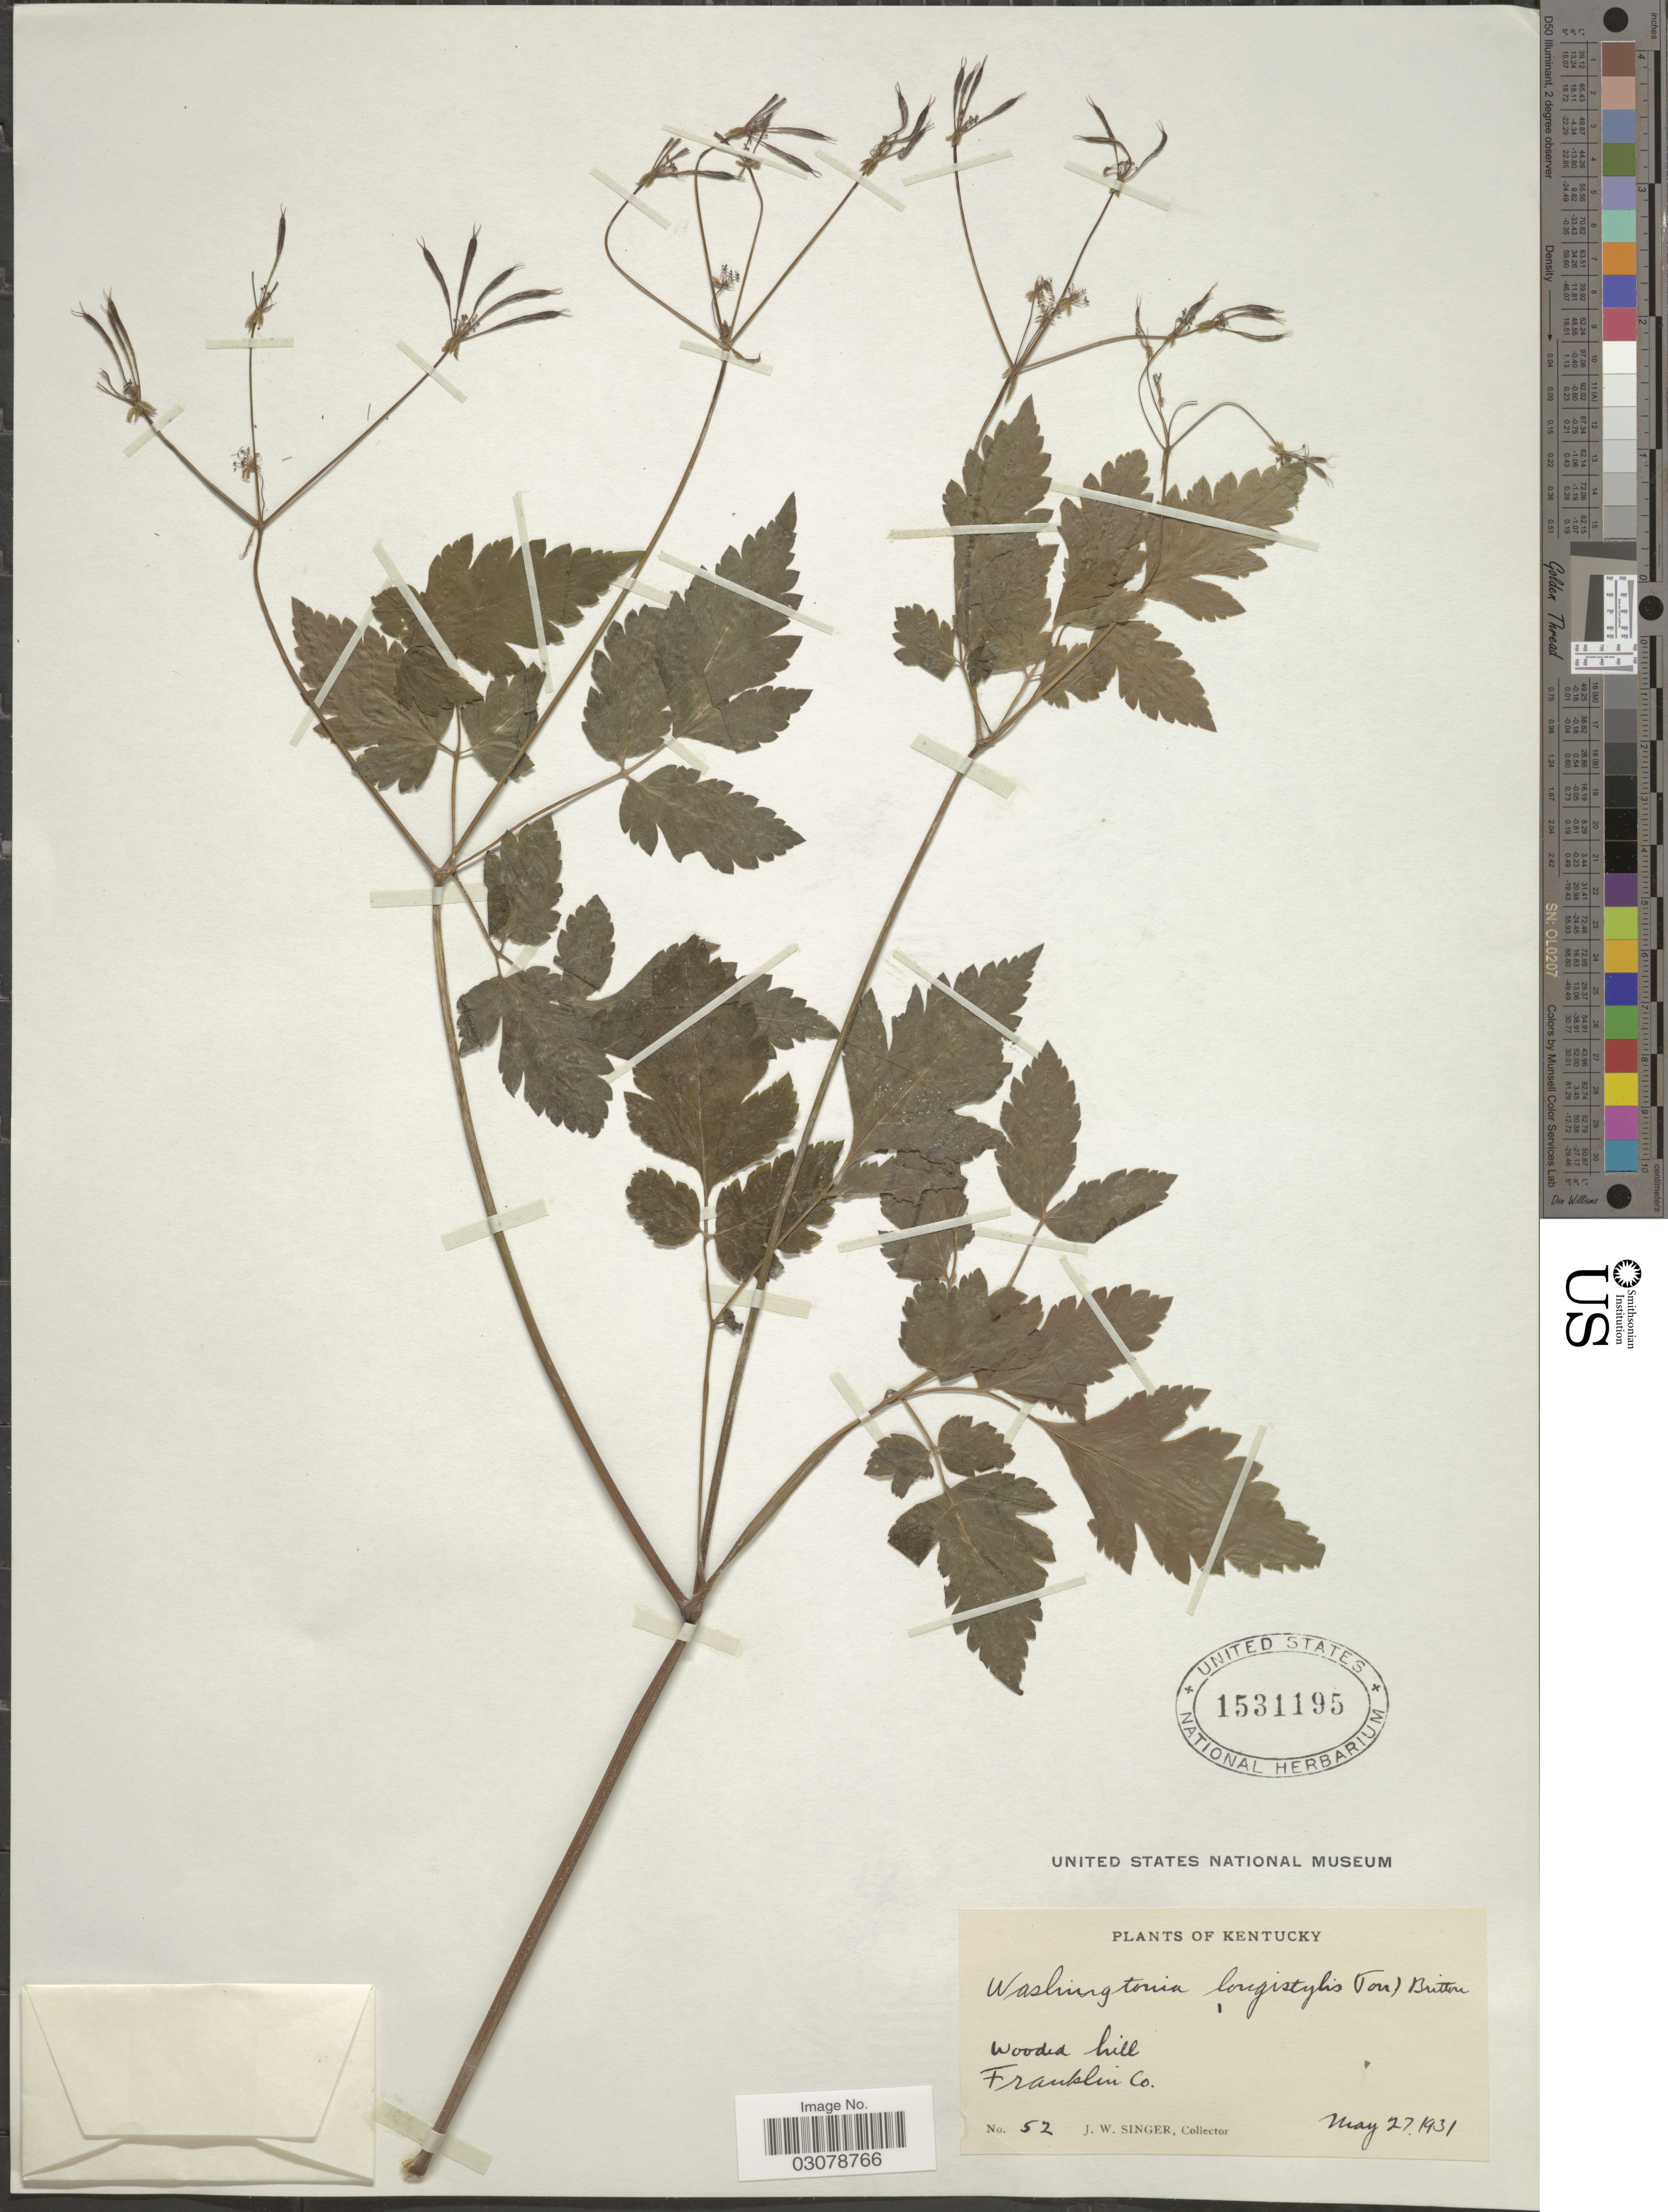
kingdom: Plantae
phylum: Tracheophyta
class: Magnoliopsida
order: Apiales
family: Apiaceae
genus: Osmorhiza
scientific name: Osmorhiza longistylis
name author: (Torr.) DC.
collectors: J. EW. Singer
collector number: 52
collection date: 1931-05-27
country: United States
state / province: Kentucky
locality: Wooded hill, Franklin Co.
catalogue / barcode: US 1531195